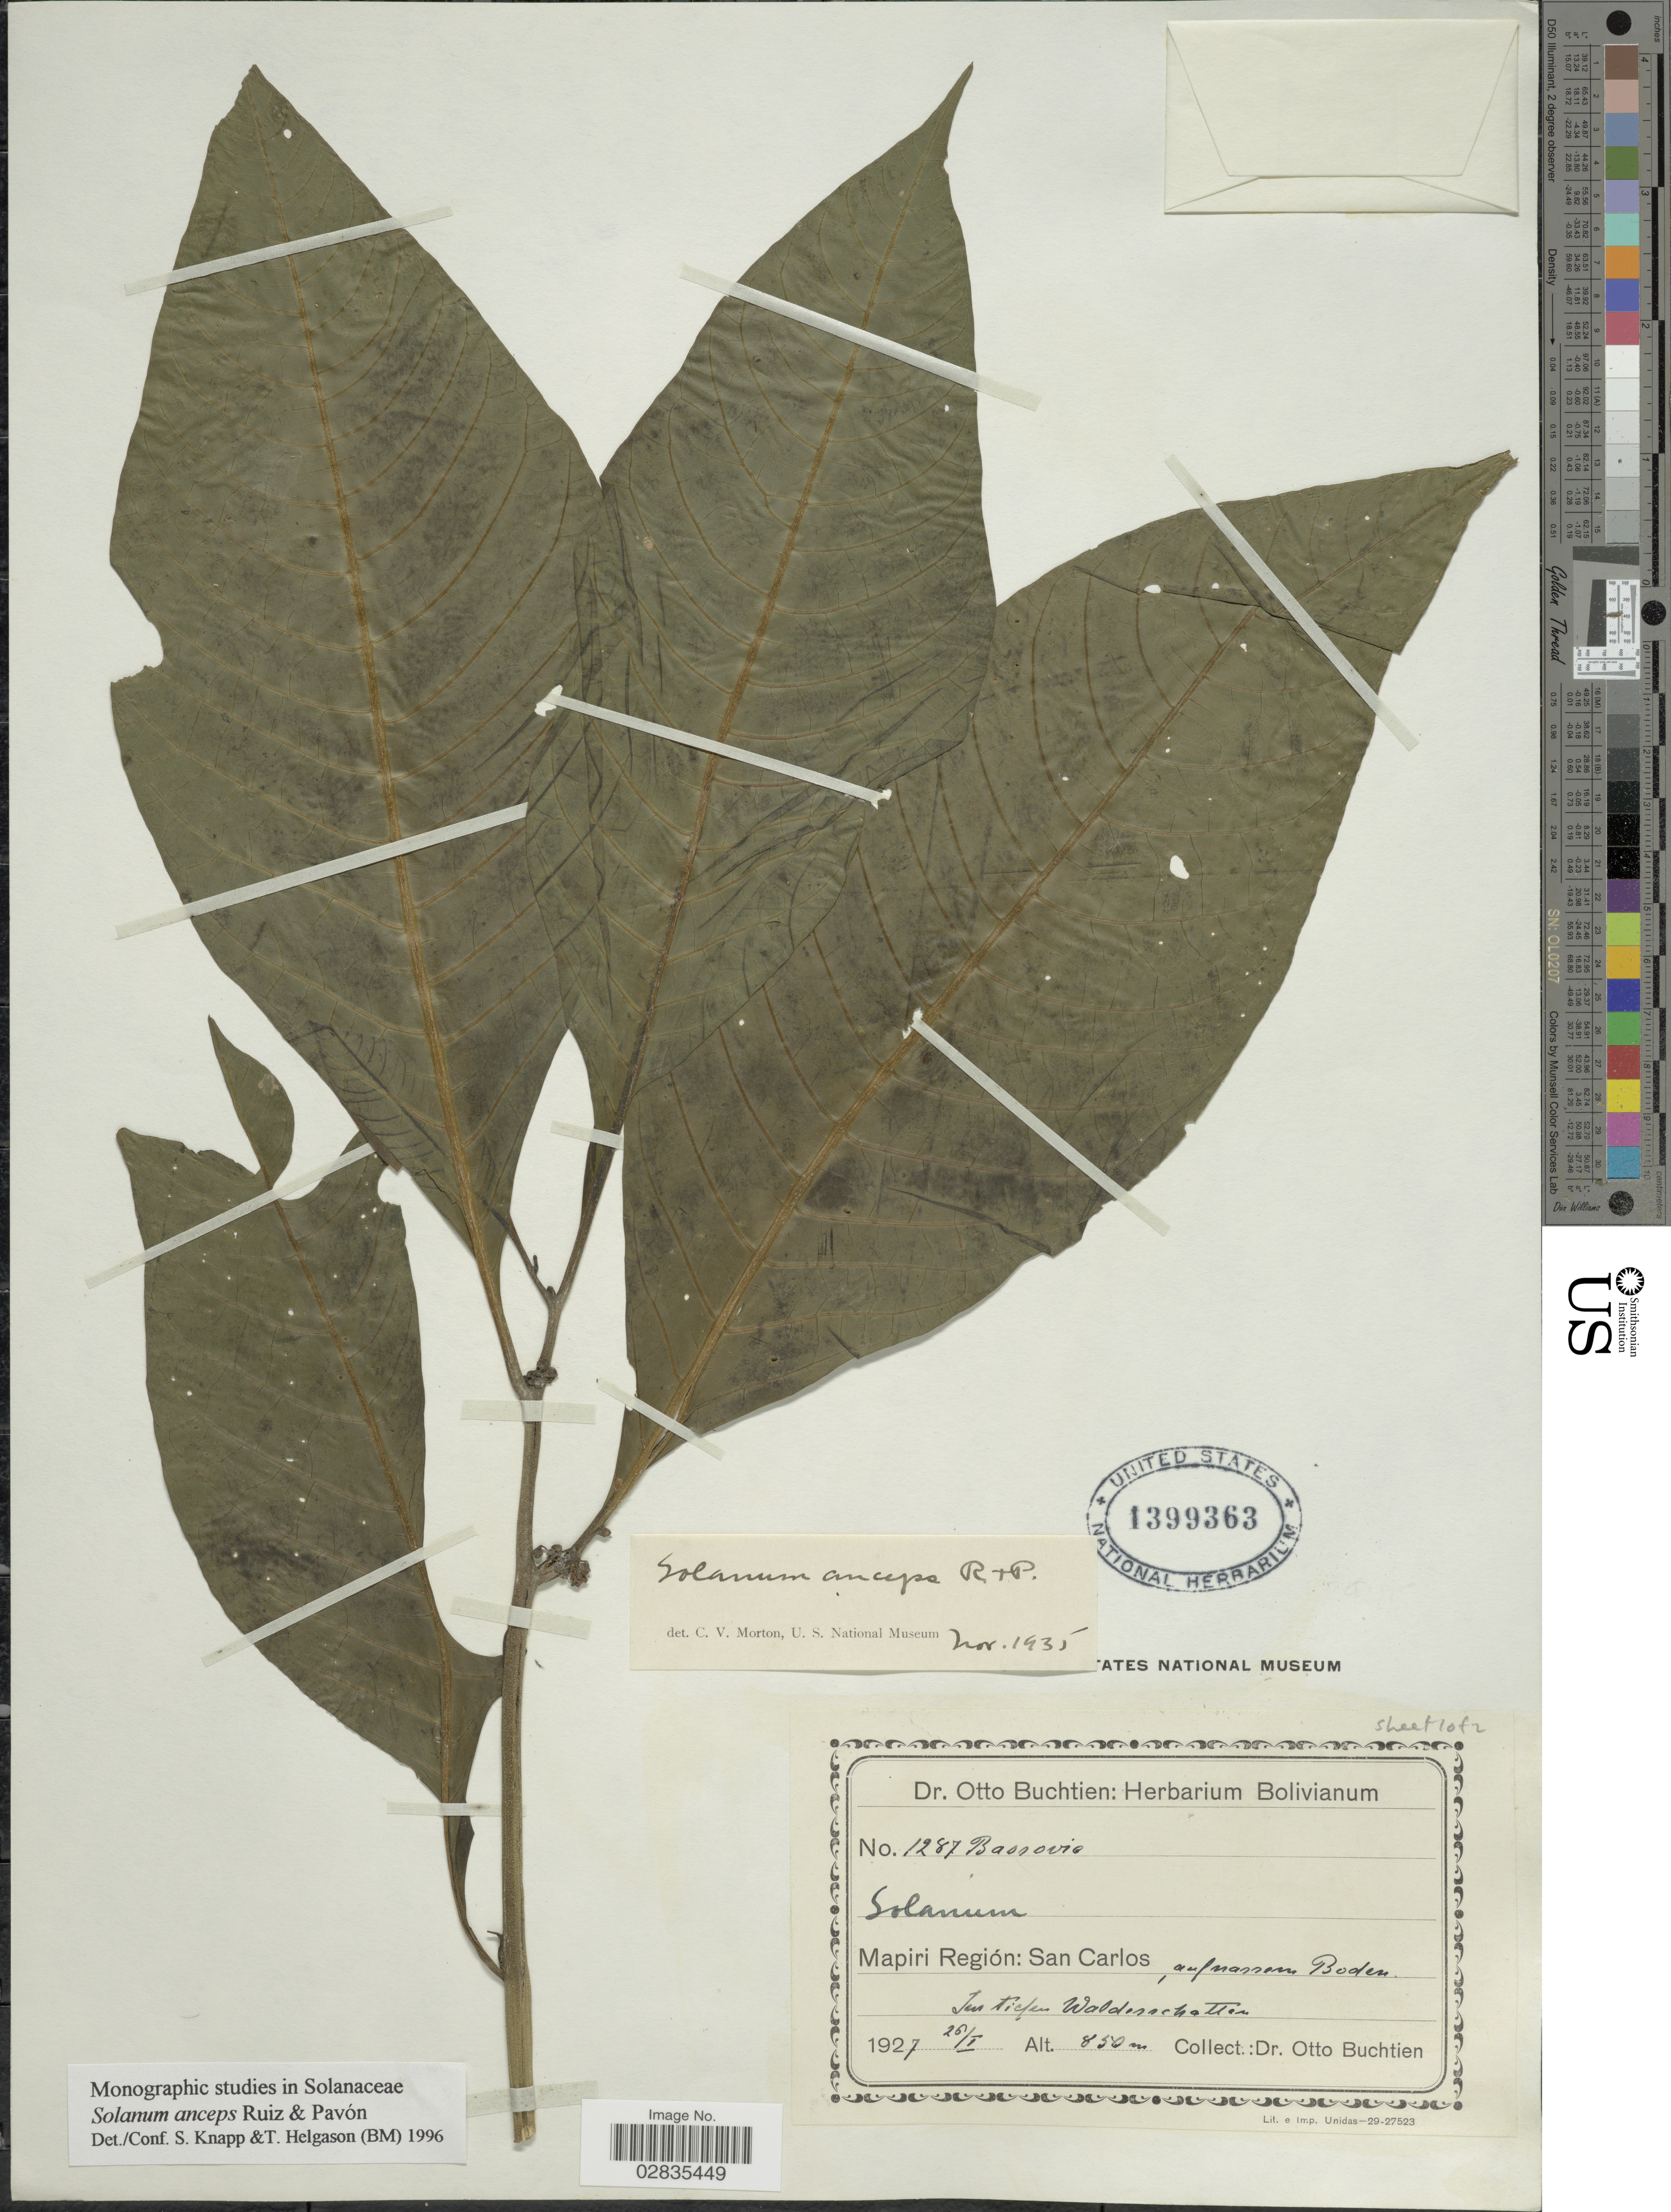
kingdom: Plantae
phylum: Tracheophyta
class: Magnoliopsida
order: Solanales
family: Solanaceae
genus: Solanum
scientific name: Solanum anceps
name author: Ruiz & Pav.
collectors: O. Buchtien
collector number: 1287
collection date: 1927-01-26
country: Bolivia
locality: Mapiri Región: San Carlos.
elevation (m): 850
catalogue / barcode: US 1399363